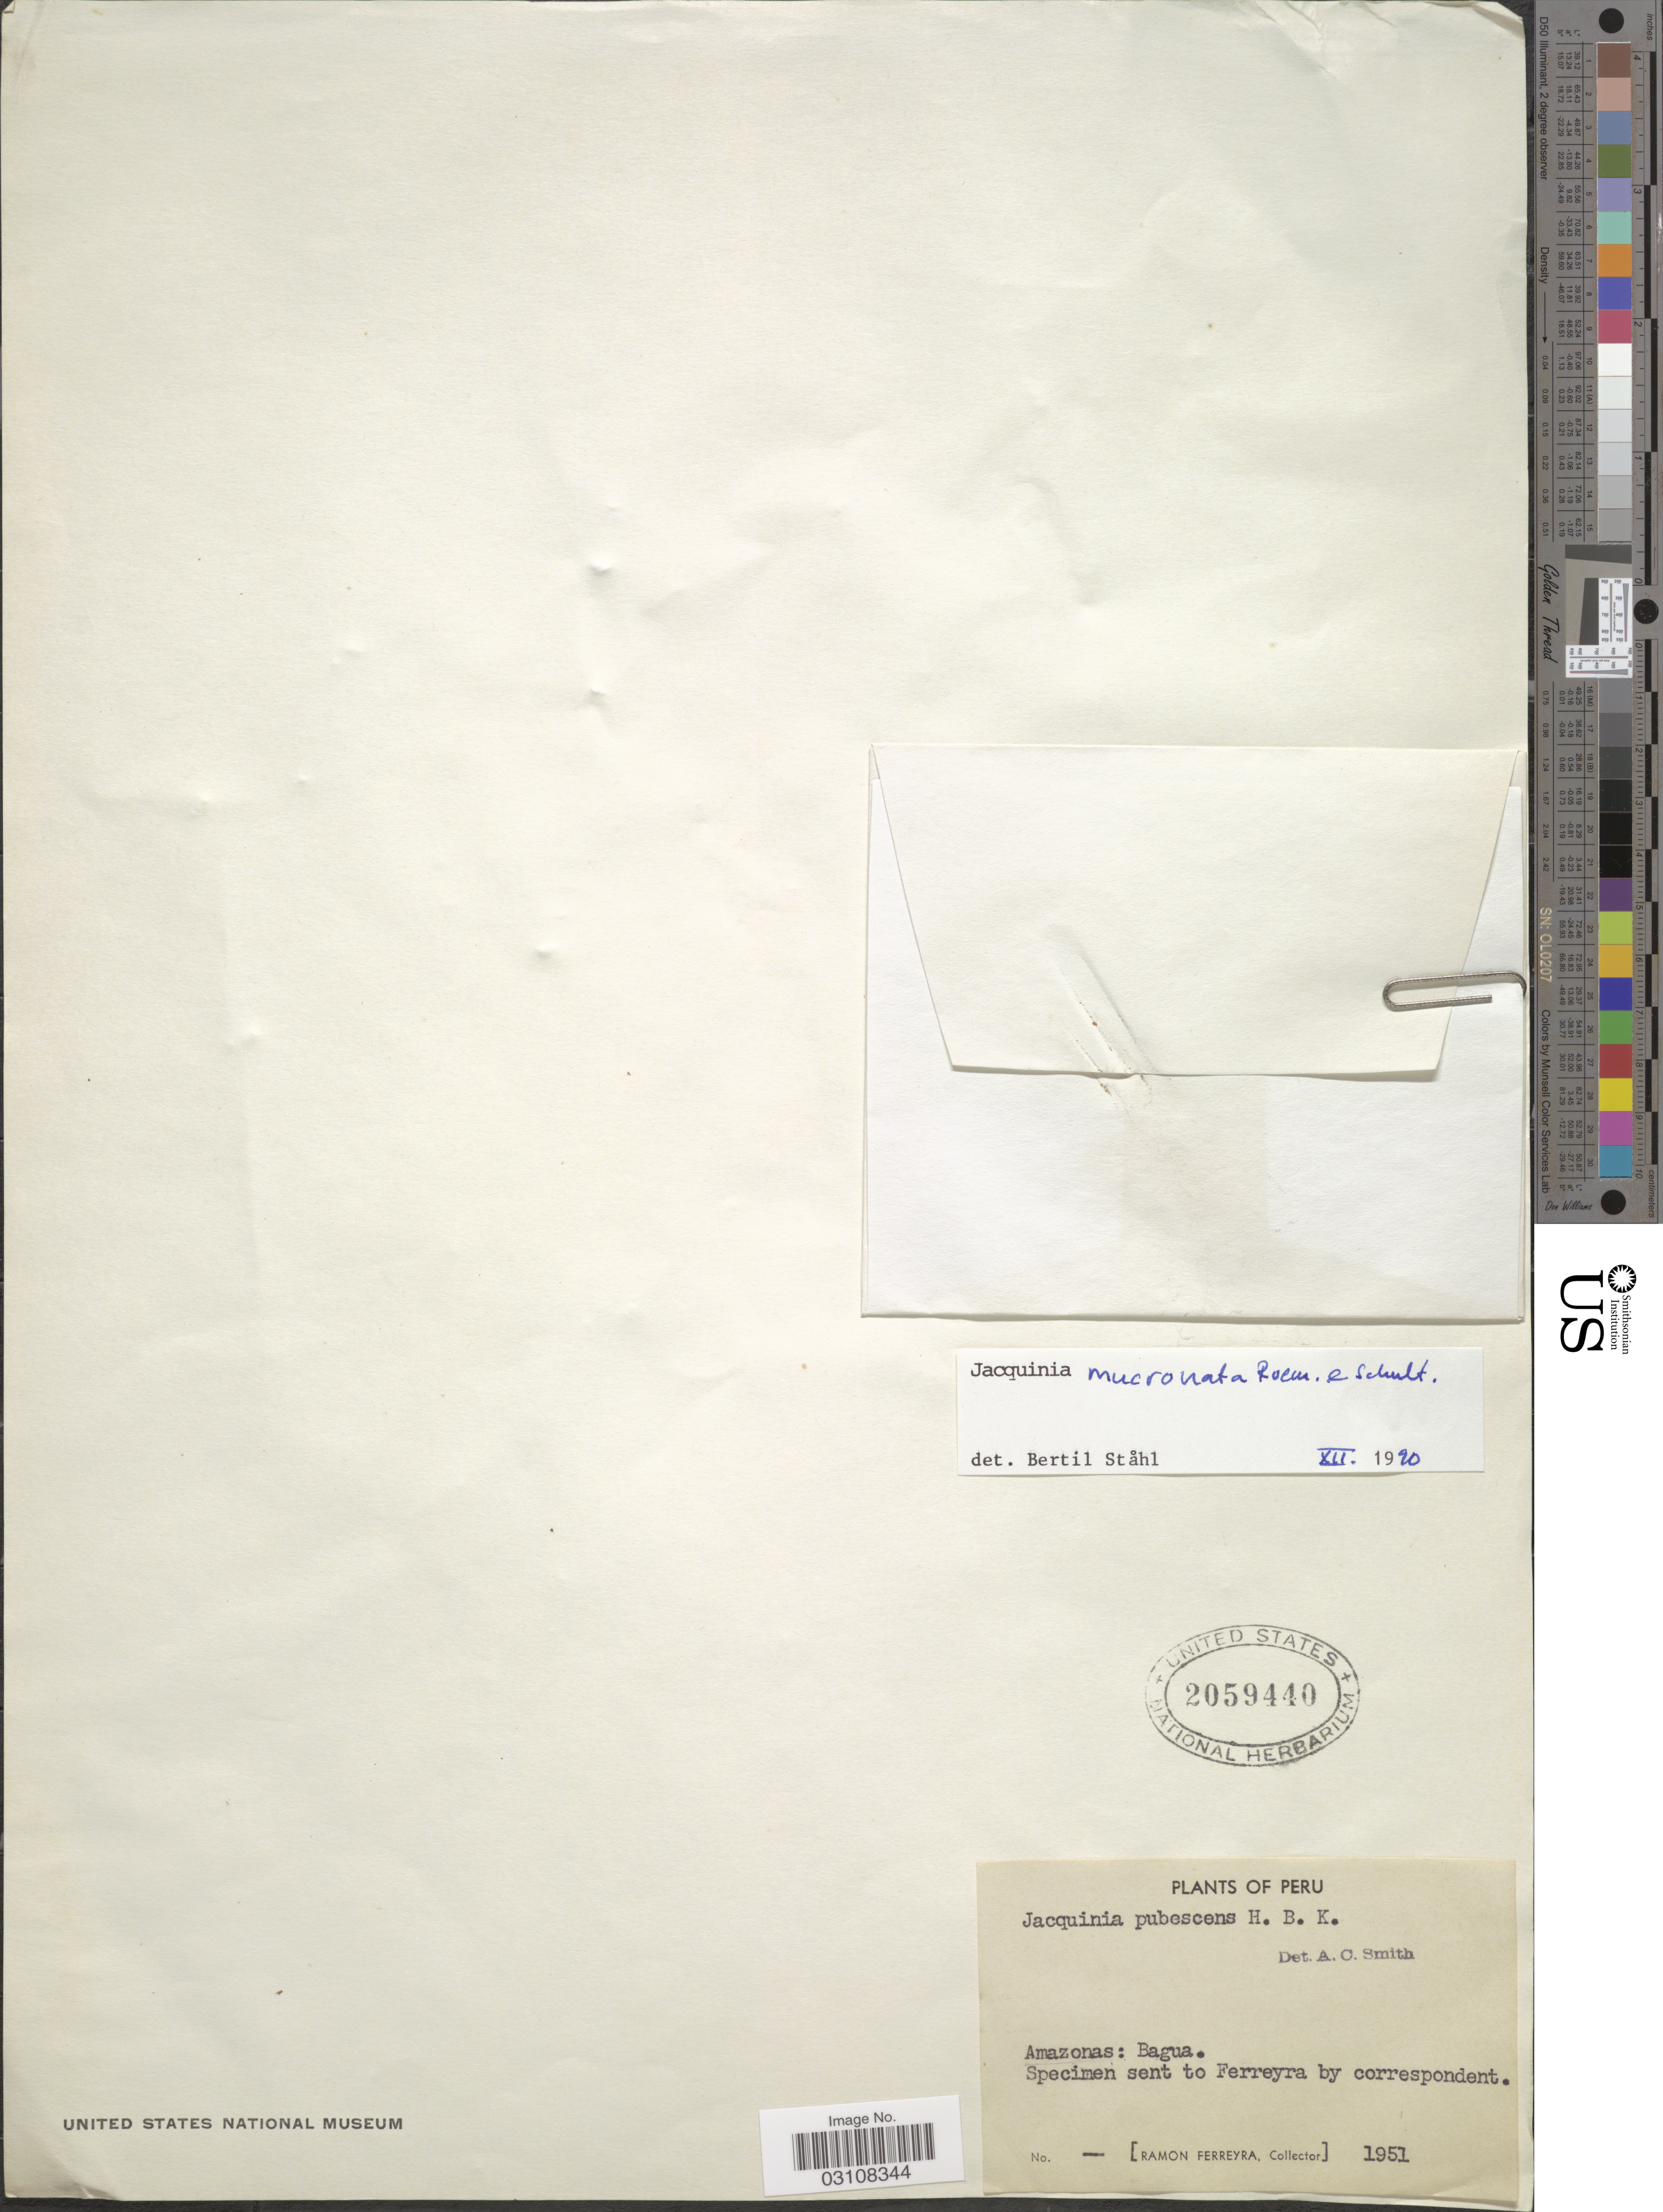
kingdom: Plantae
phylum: Tracheophyta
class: Magnoliopsida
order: Ericales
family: Primulaceae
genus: Bonellia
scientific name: Bonellia mucronata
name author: (Roem. & Schult.) B. Ståhl & Källersjö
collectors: R. A. Ferreyra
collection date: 1951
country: Peru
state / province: Amazonas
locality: Bagua.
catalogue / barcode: US 2059440